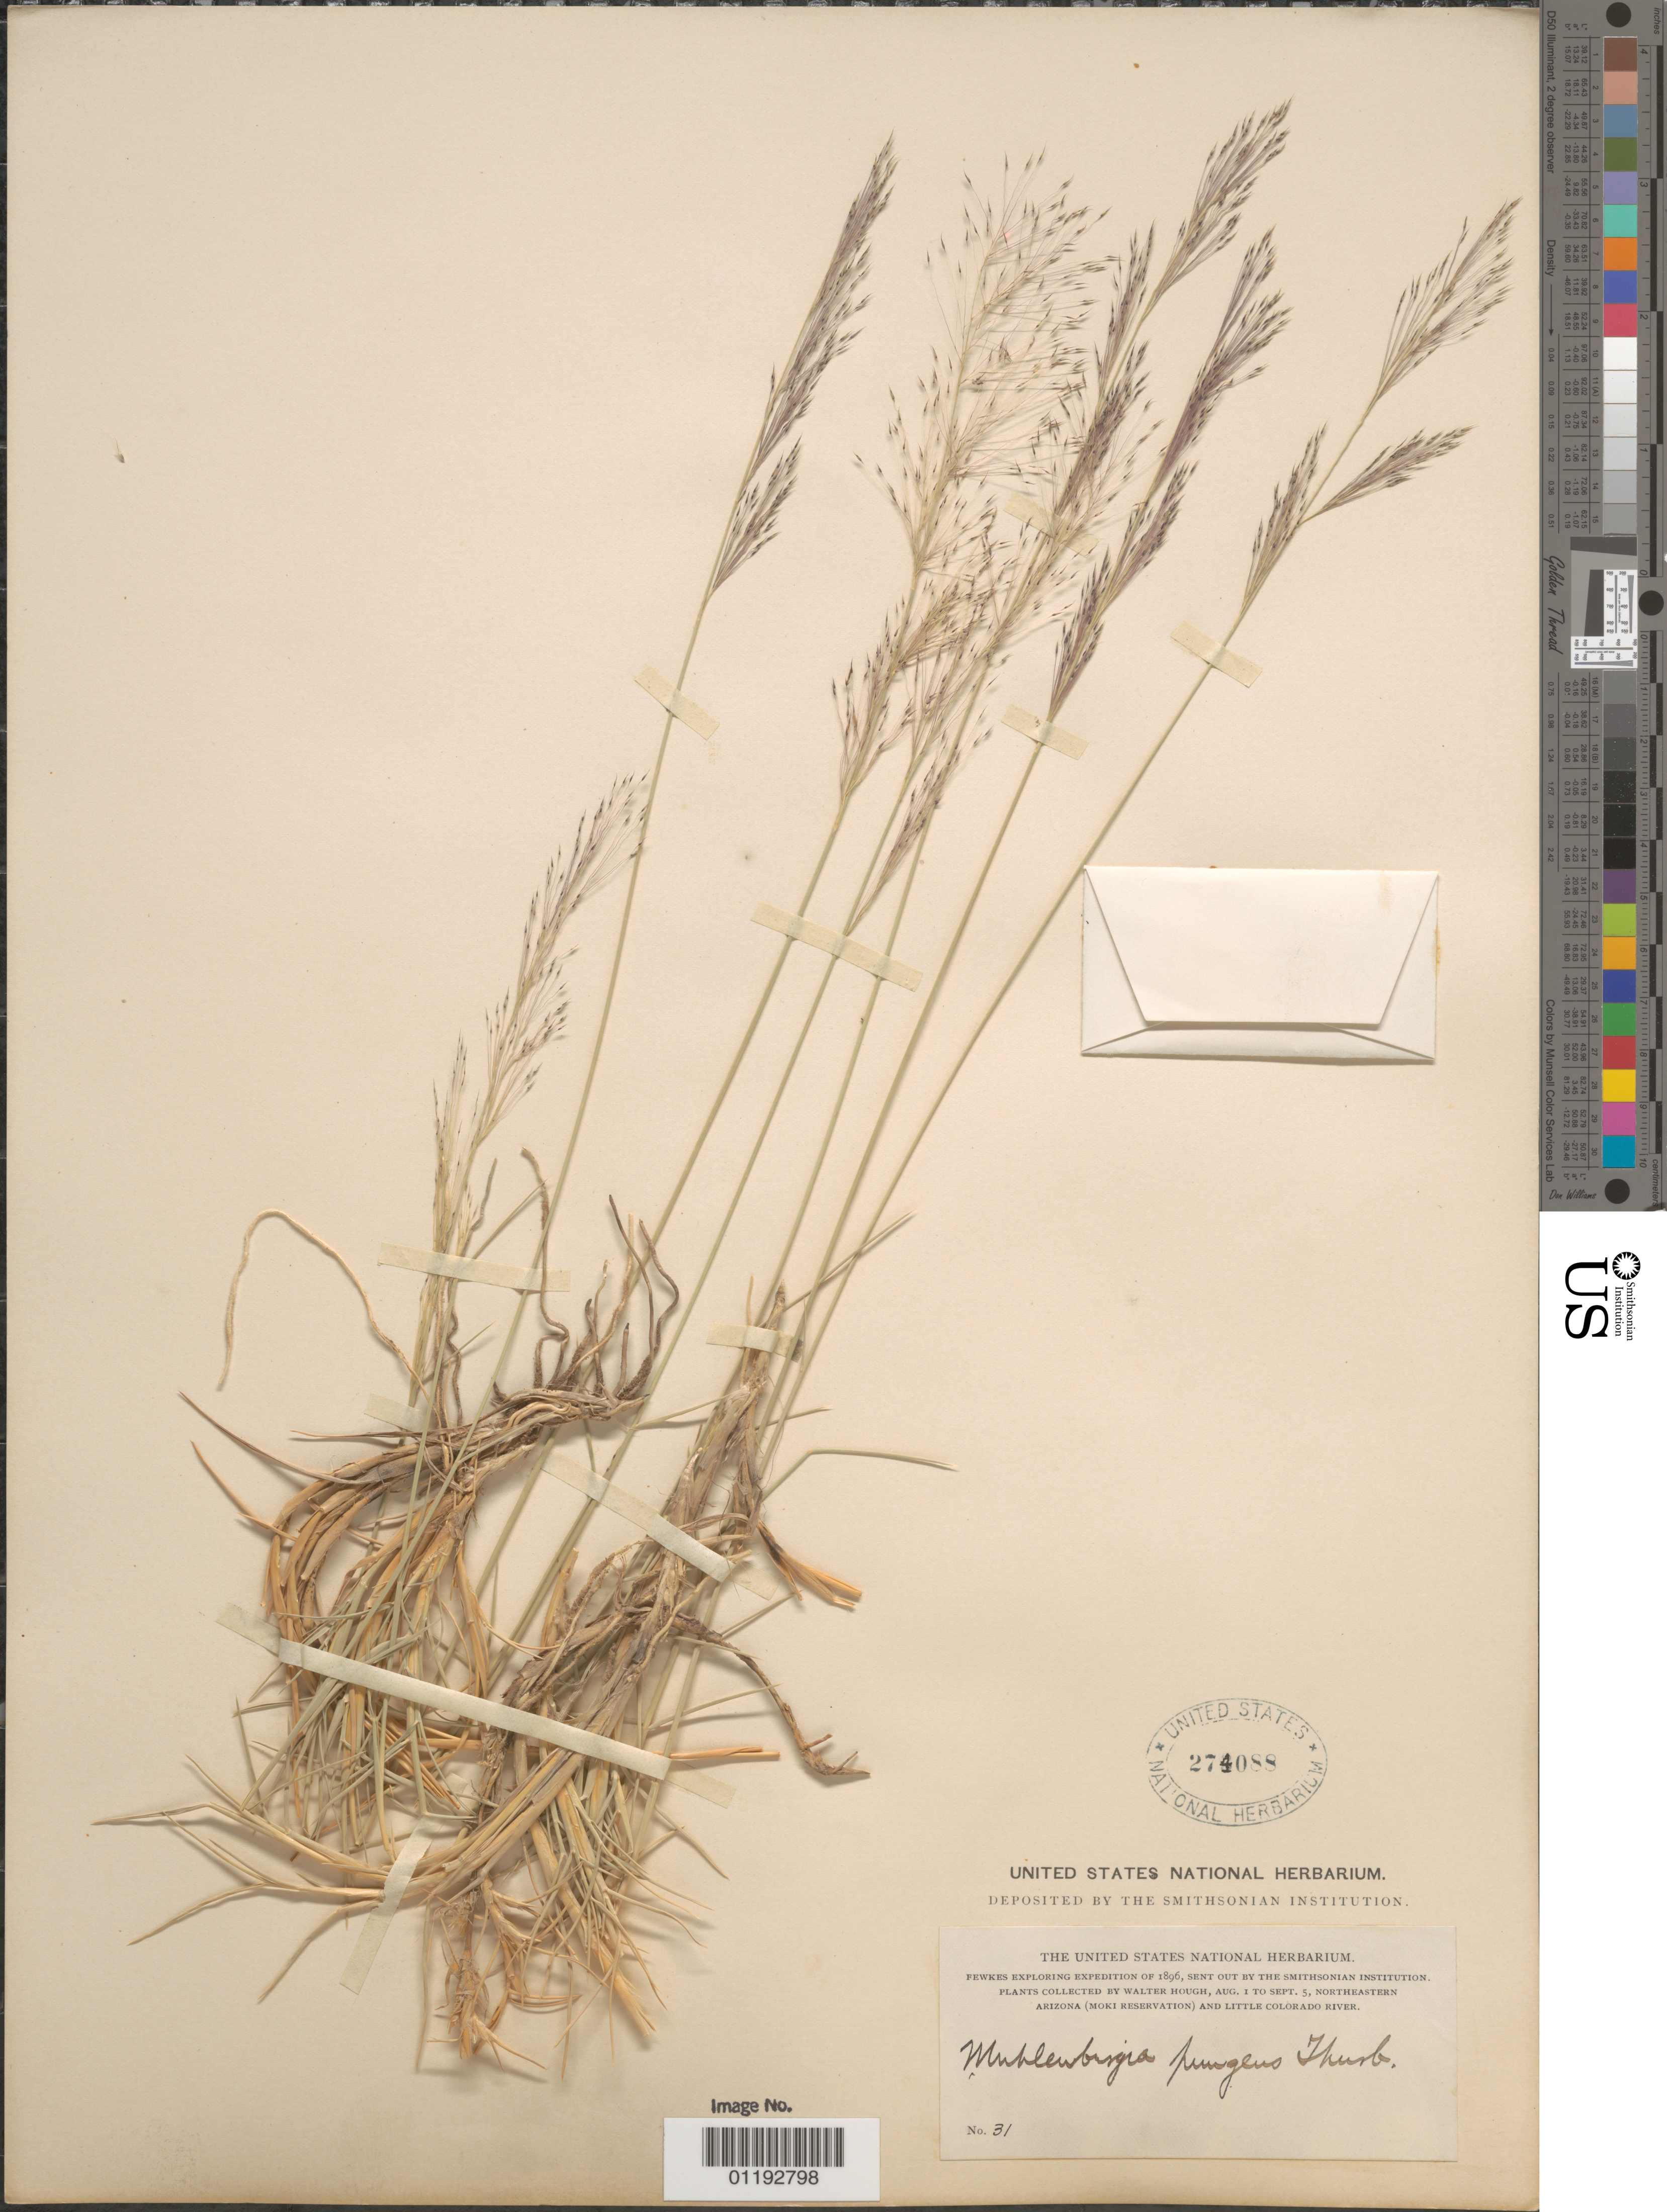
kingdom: Plantae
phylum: Tracheophyta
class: Liliopsida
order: Poales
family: Poaceae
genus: Muhlenbergia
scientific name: Muhlenbergia pungens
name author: Thurb. ex A. Gray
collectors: W. Hough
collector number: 31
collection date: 1896-08-01/1896-09-05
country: United States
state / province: Arizona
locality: Moki Reservation and Little Colorado River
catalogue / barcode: US 274088